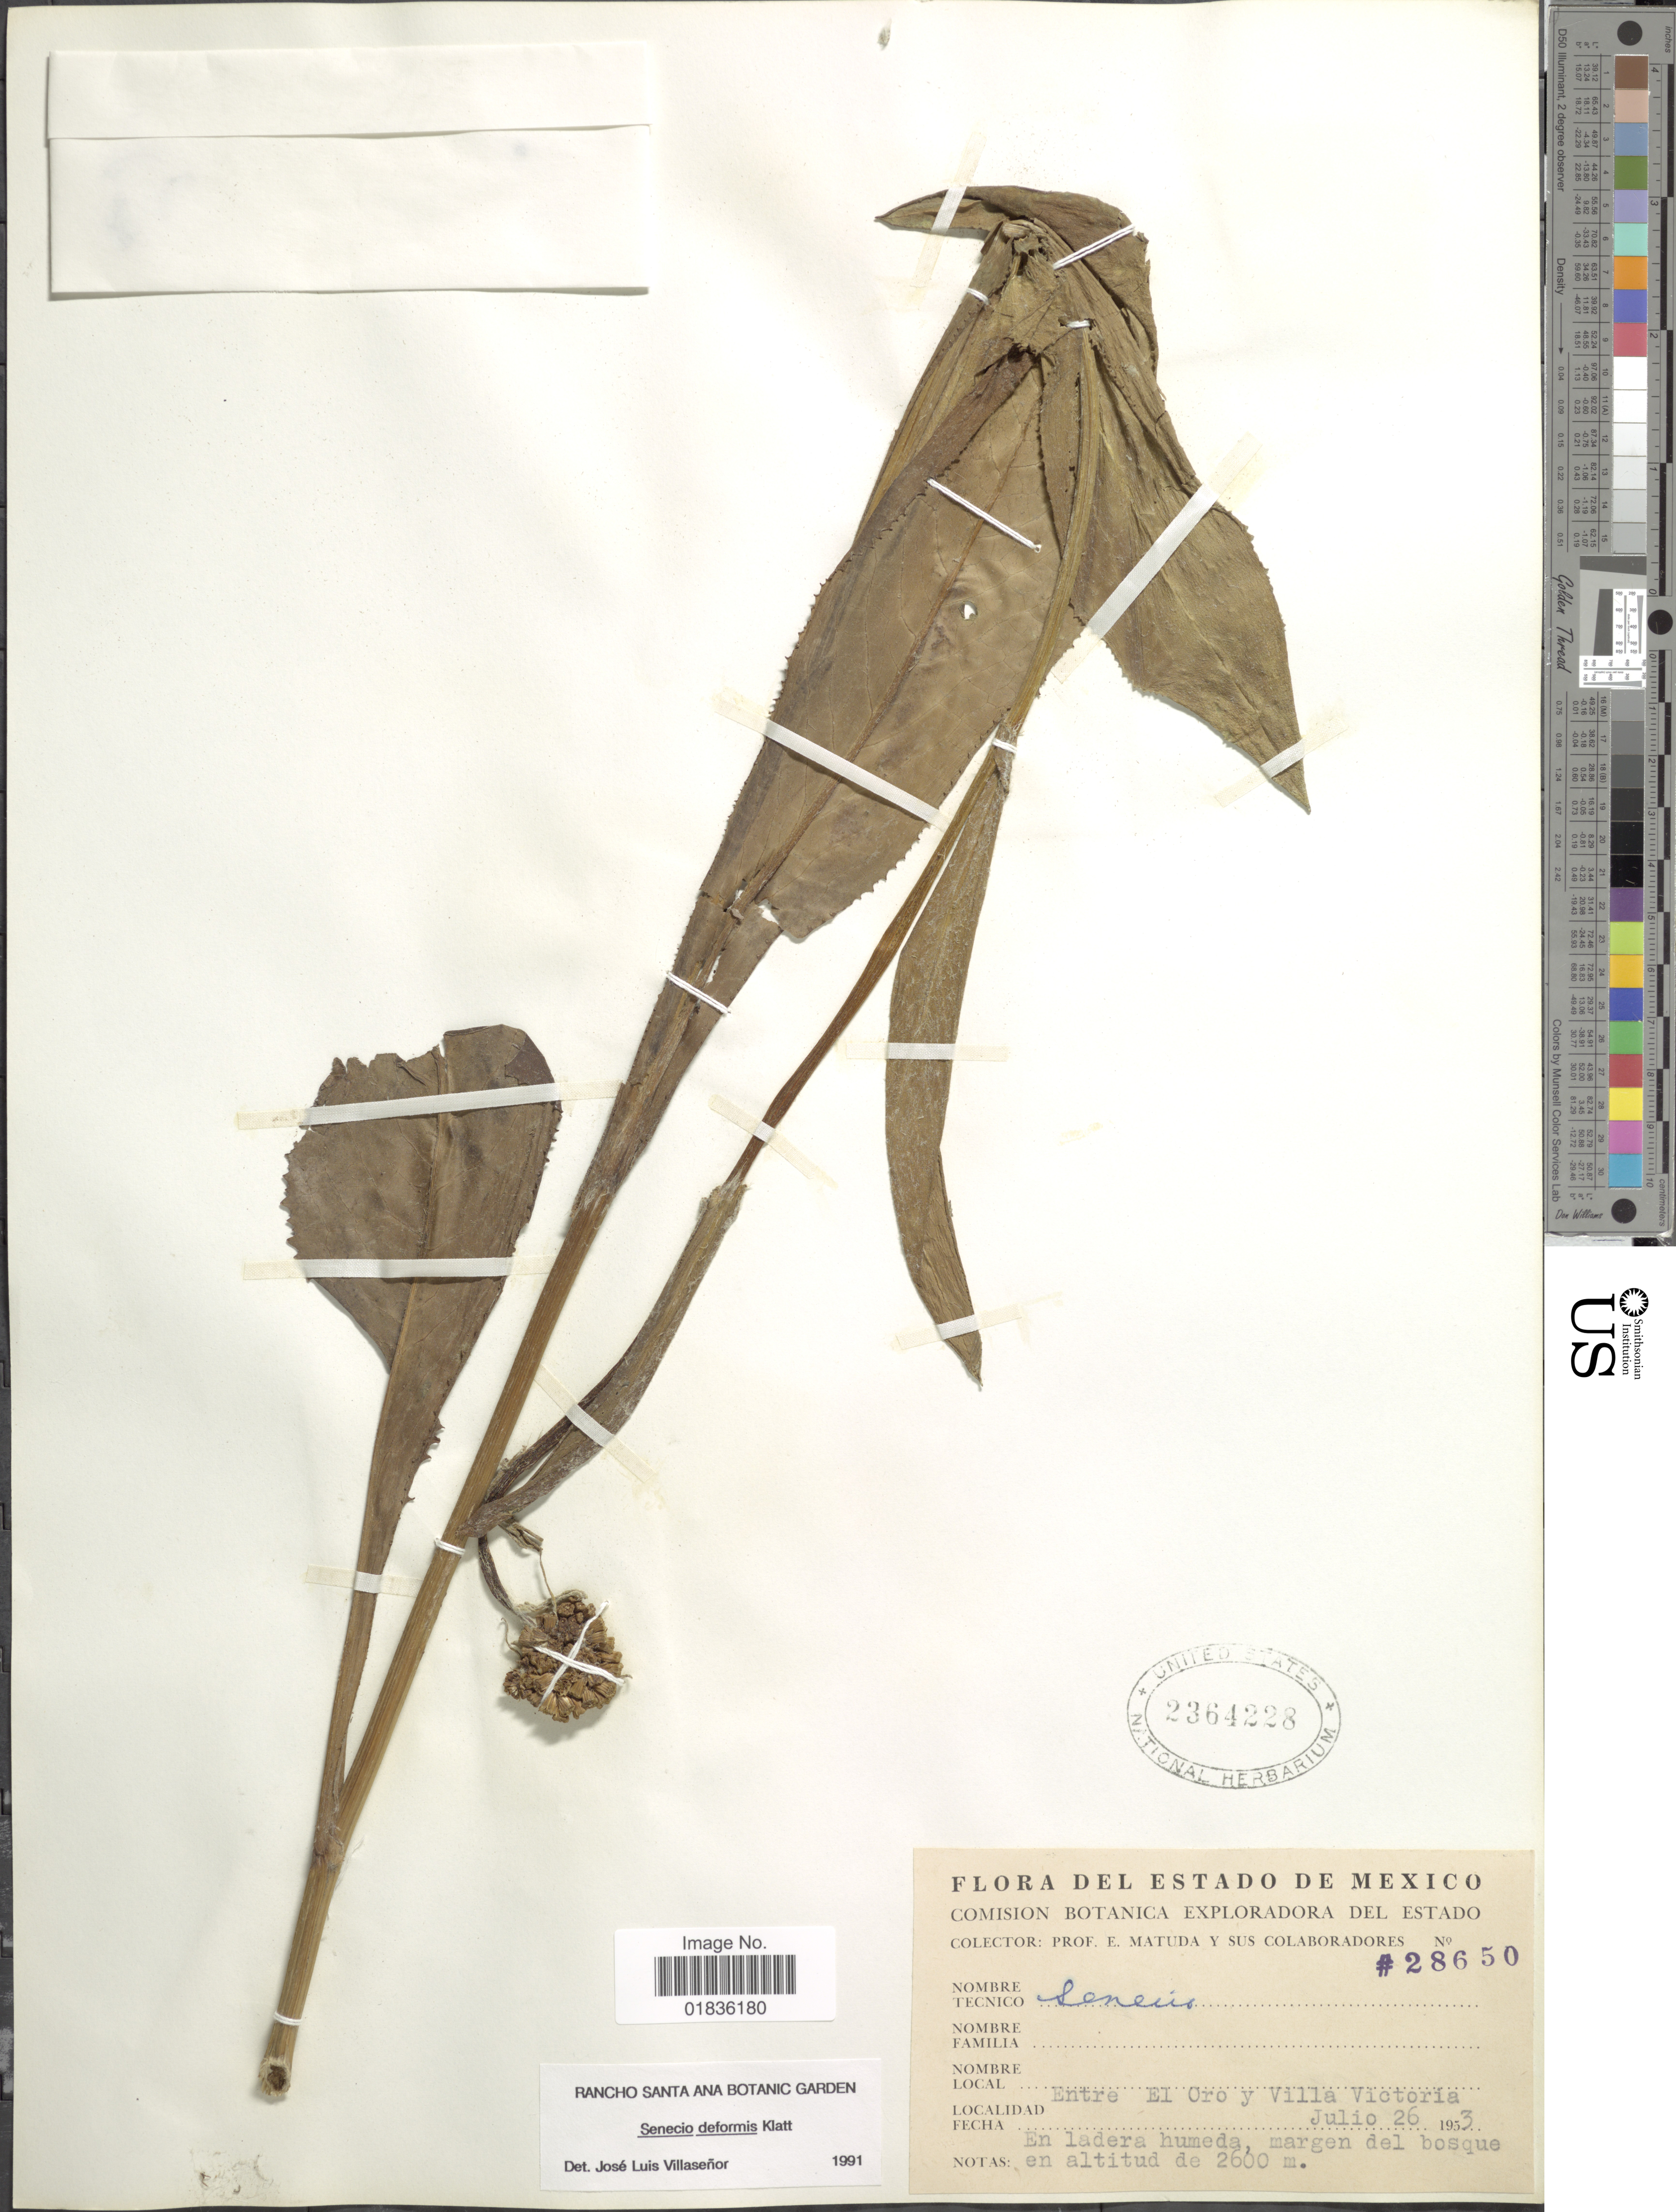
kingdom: Plantae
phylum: Tracheophyta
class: Magnoliopsida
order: Asterales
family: Asteraceae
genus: Senecio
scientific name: Senecio deformis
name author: Klatt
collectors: E. Matuda & et al.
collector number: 28650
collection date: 1953-07-26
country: Mexico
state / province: México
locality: Entre El Oro y Villa Victoria.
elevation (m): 2600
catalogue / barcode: US 2364228